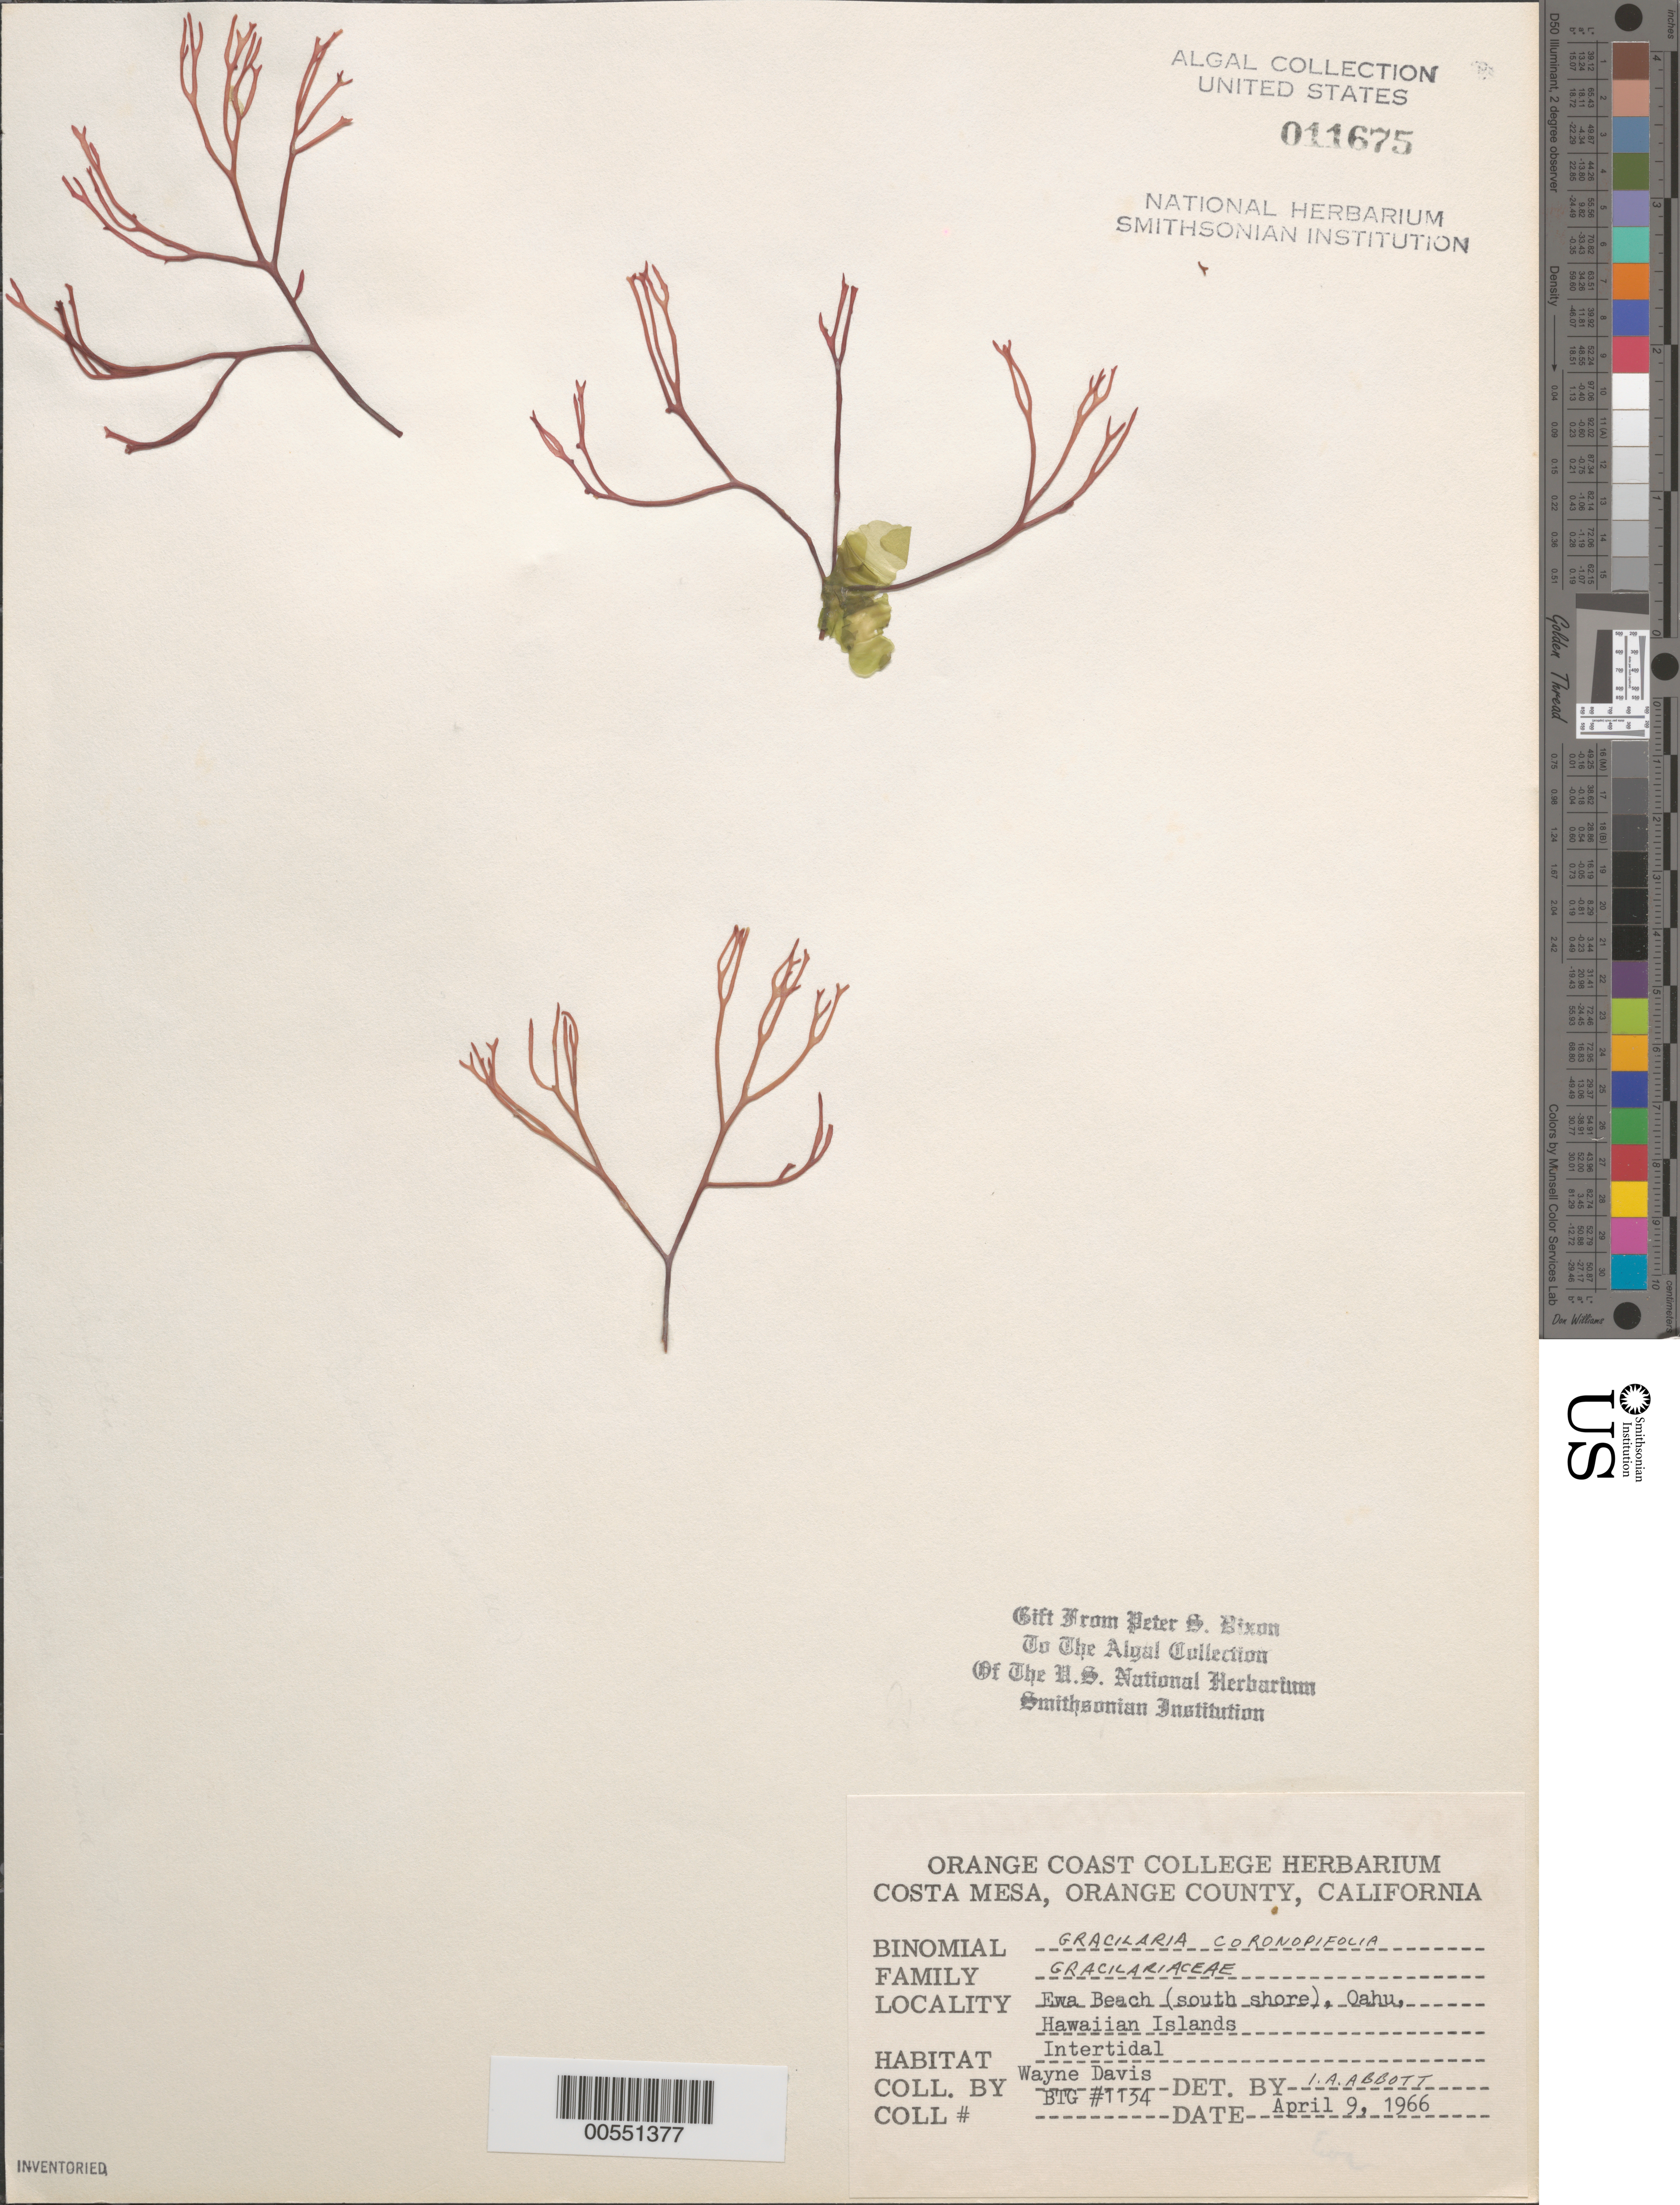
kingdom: Plantae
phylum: Rhodophyta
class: Florideophyceae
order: Gracilariales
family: Gracilariaceae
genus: Gracilaria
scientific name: Gracilaria coronopifolia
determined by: Abbott, Isabella A.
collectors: W. Davis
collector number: BTG 1134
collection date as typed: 09 Apr 1966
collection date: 1966-04-09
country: United States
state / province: Hawaii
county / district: Honolulu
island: Oahu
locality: Ewa Beach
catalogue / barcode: US 11675